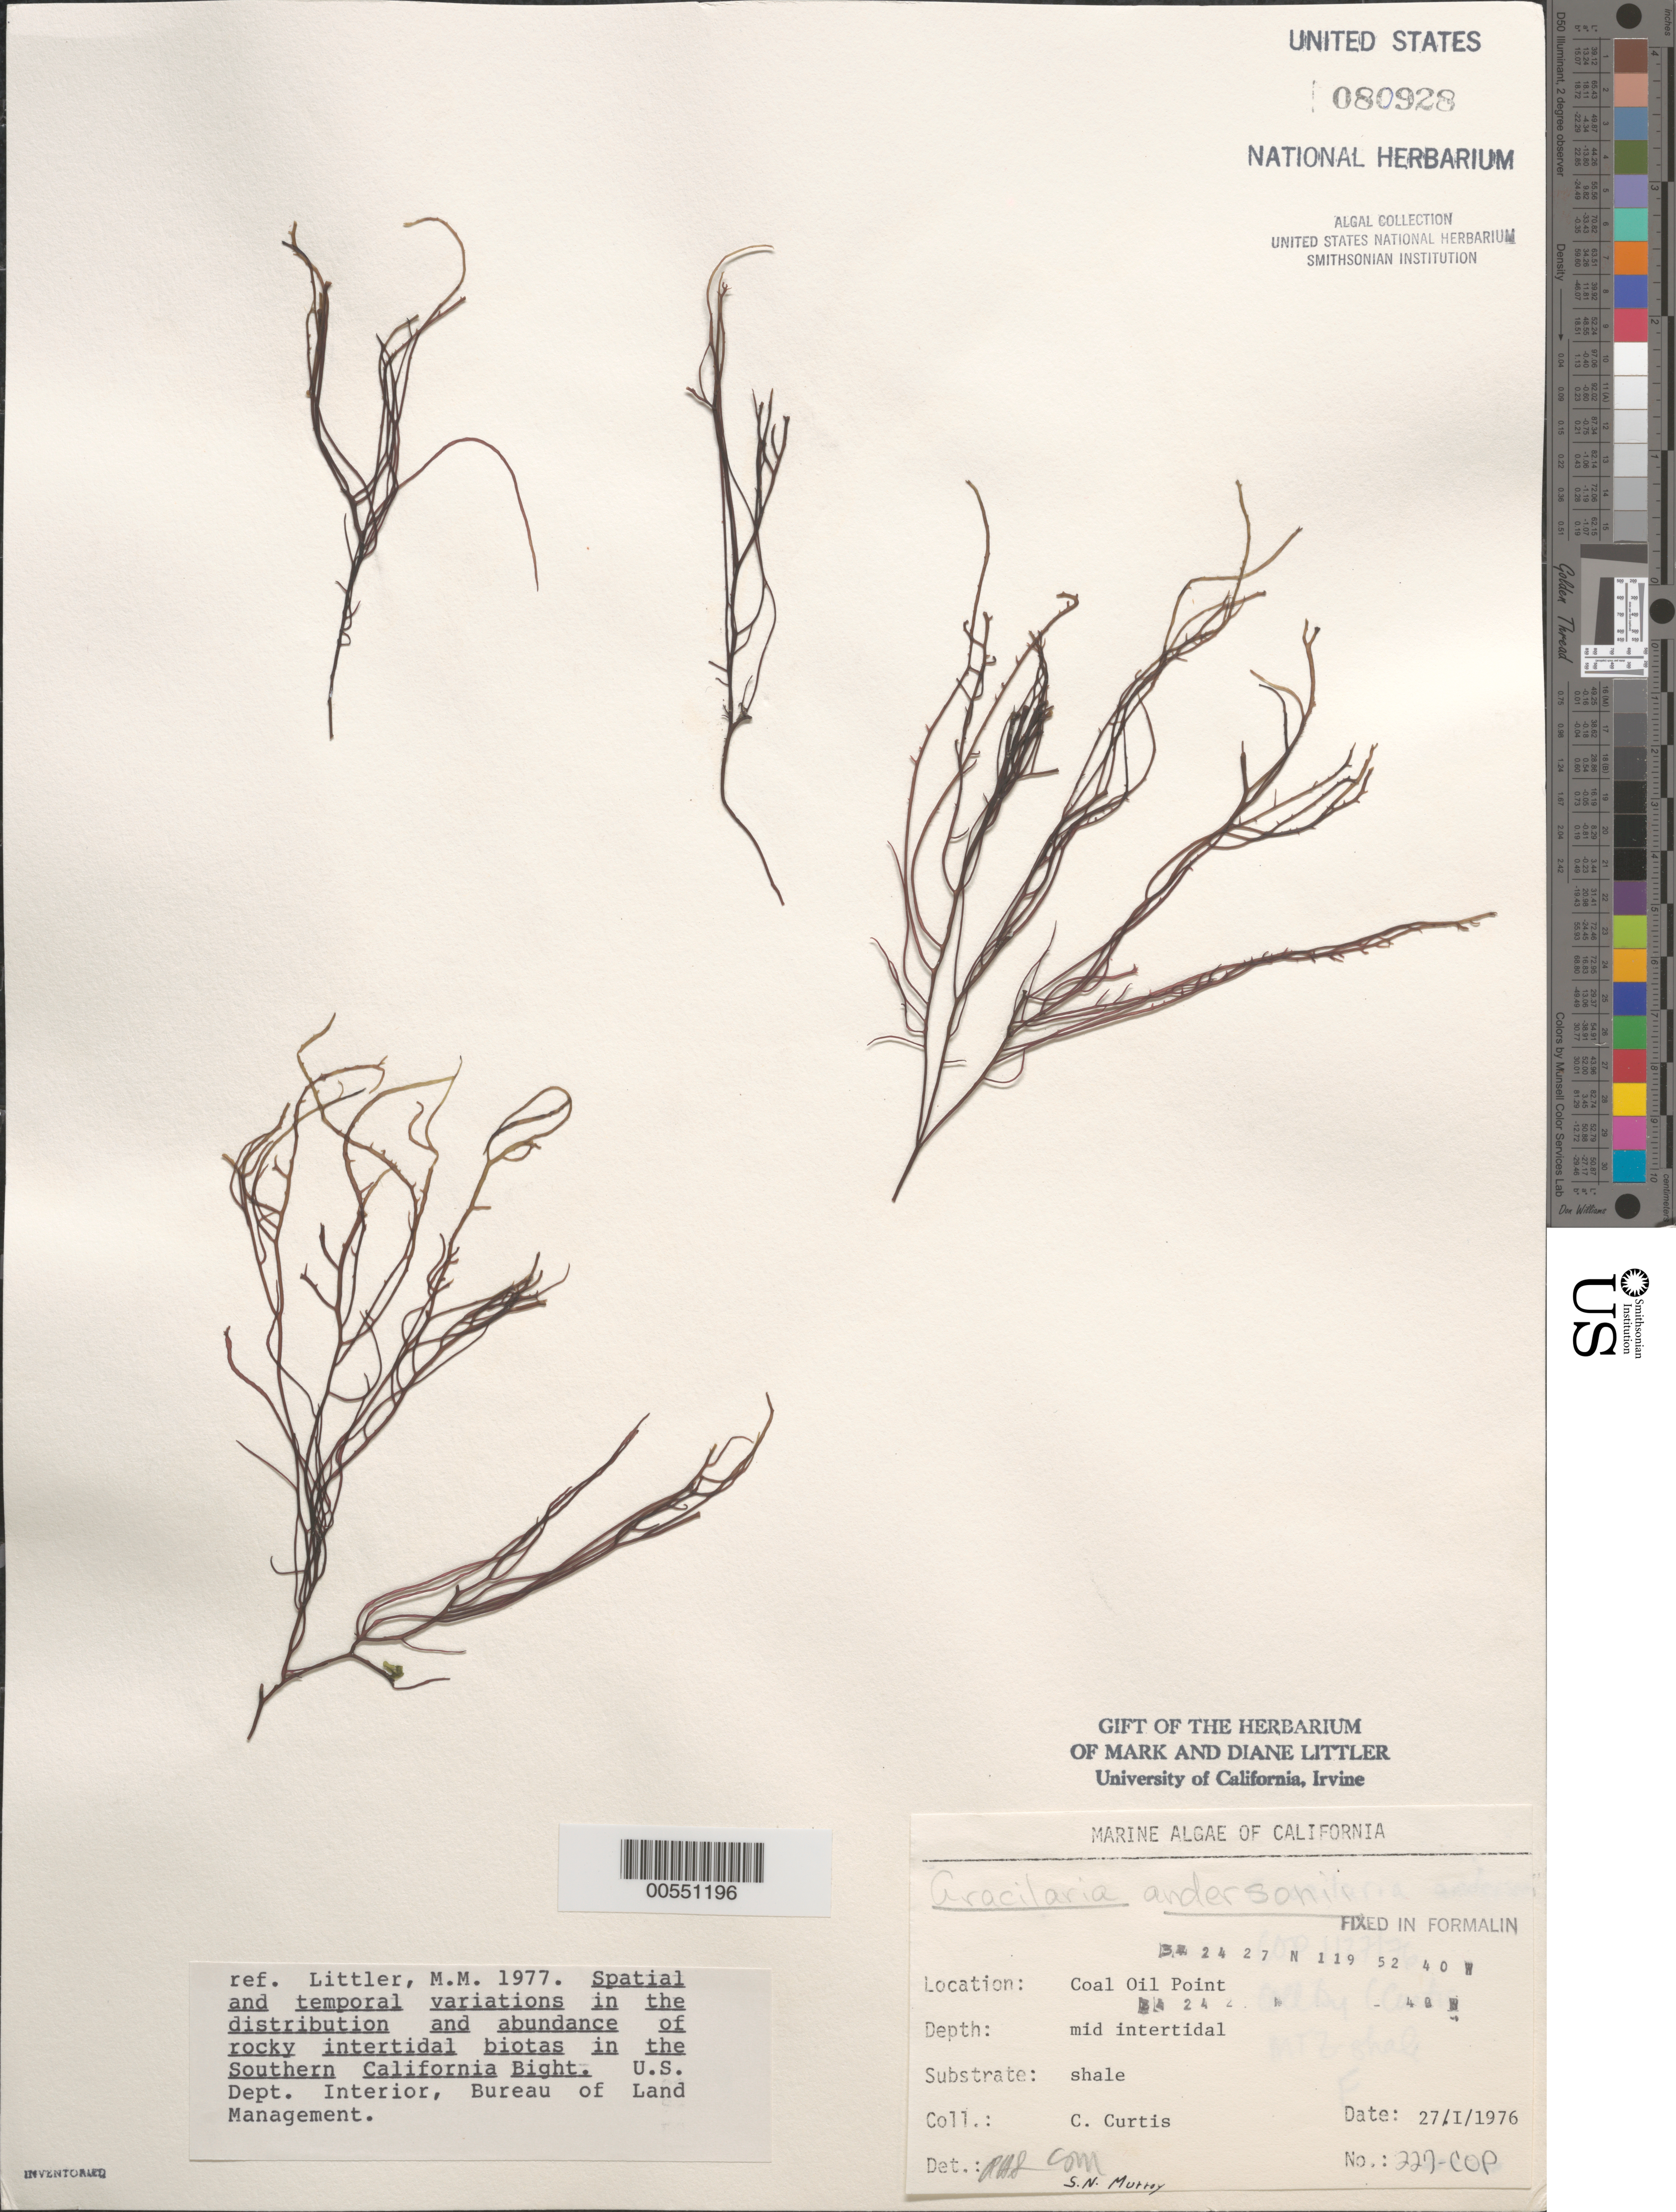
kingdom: Plantae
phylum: Rhodophyta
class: Florideophyceae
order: Gracilariales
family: Gracilariaceae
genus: Gracilaria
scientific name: Gracilaria andersonii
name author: (Grunow) Kylin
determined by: Sims, Robert H.; Murray, S. N.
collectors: C. Curtis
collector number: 227-cop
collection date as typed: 27 Jan 1976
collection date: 1976-01-27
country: United States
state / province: California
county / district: Santa Barbara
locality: Coal Oil Point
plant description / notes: BLM-SOCALBIGHT Rocky Intertidal Survey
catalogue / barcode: US 80928